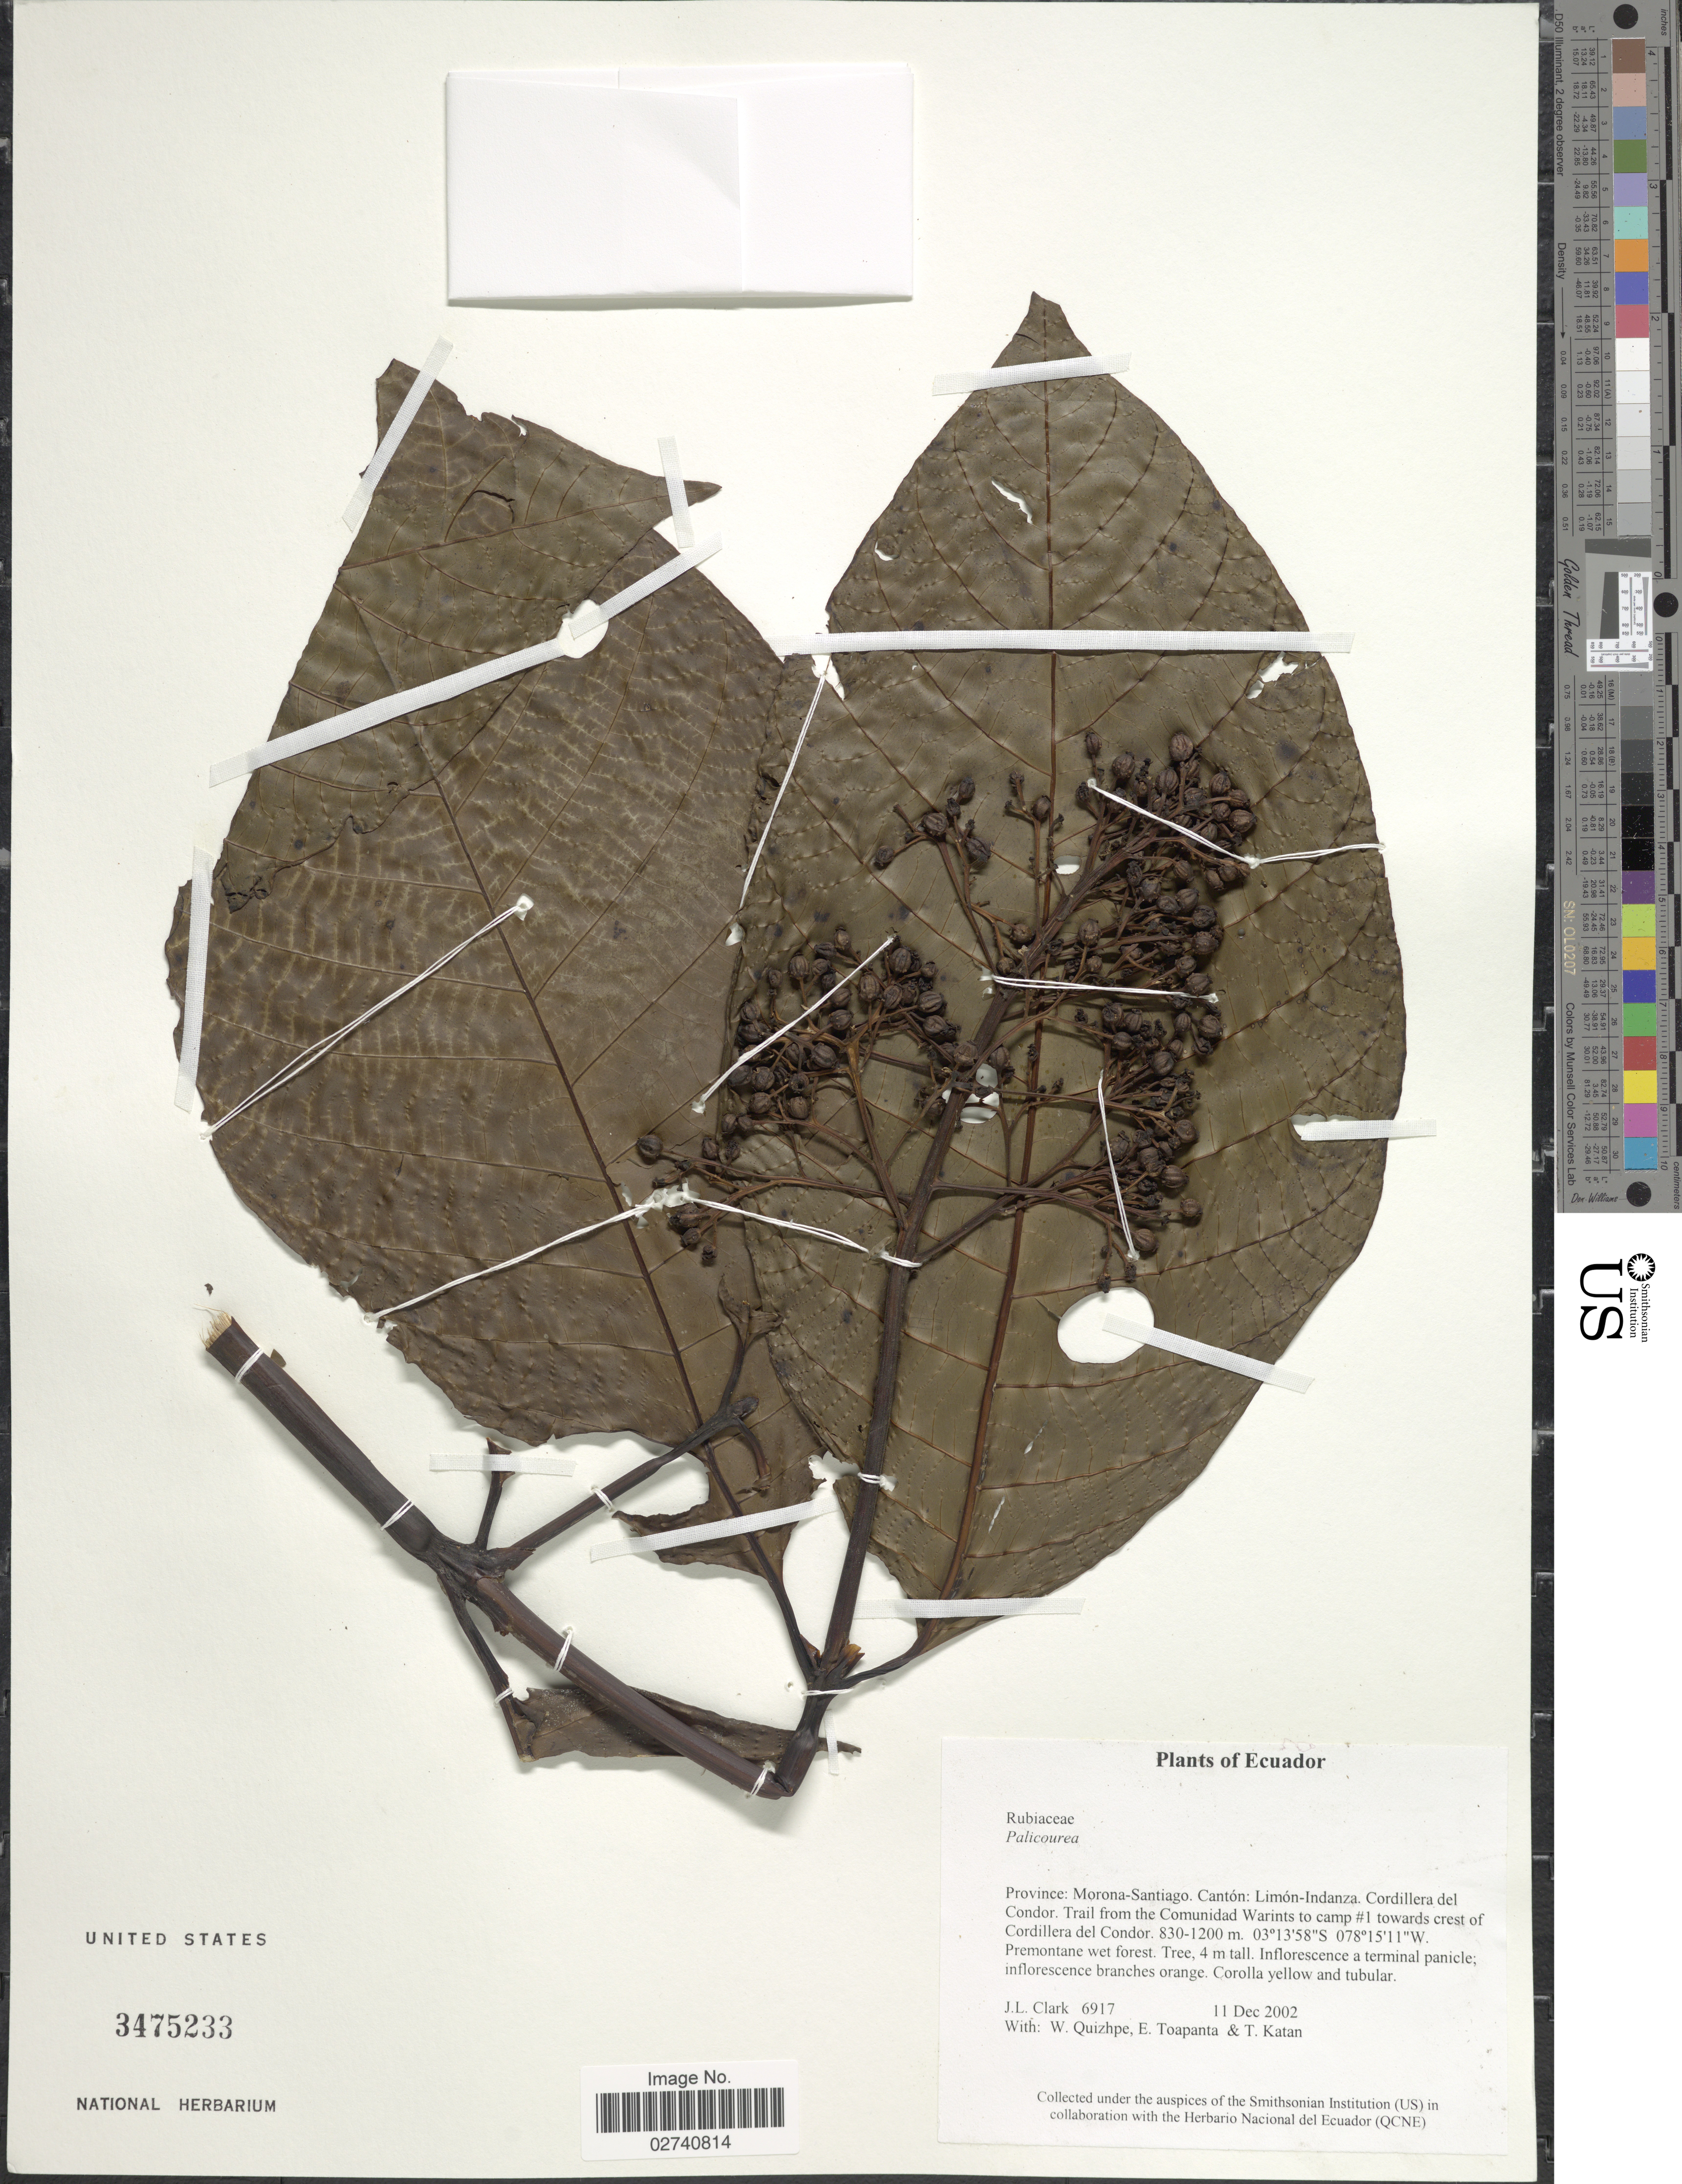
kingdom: Plantae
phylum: Tracheophyta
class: Magnoliopsida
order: Gentianales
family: Rubiaceae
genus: Palicourea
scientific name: Palicourea sp.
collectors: J. F. Clark, W. Quizhpe, E. Toapanta & T. Katan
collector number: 6917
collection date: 2002-12-11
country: Ecuador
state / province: Morona-Santiago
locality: Canton. Limon-Indanza. Cordillera del Condor. Trail from the Comunidad Warints to xamp #1 towards crest of Cordillera del Condor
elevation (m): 830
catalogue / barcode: US 3475233